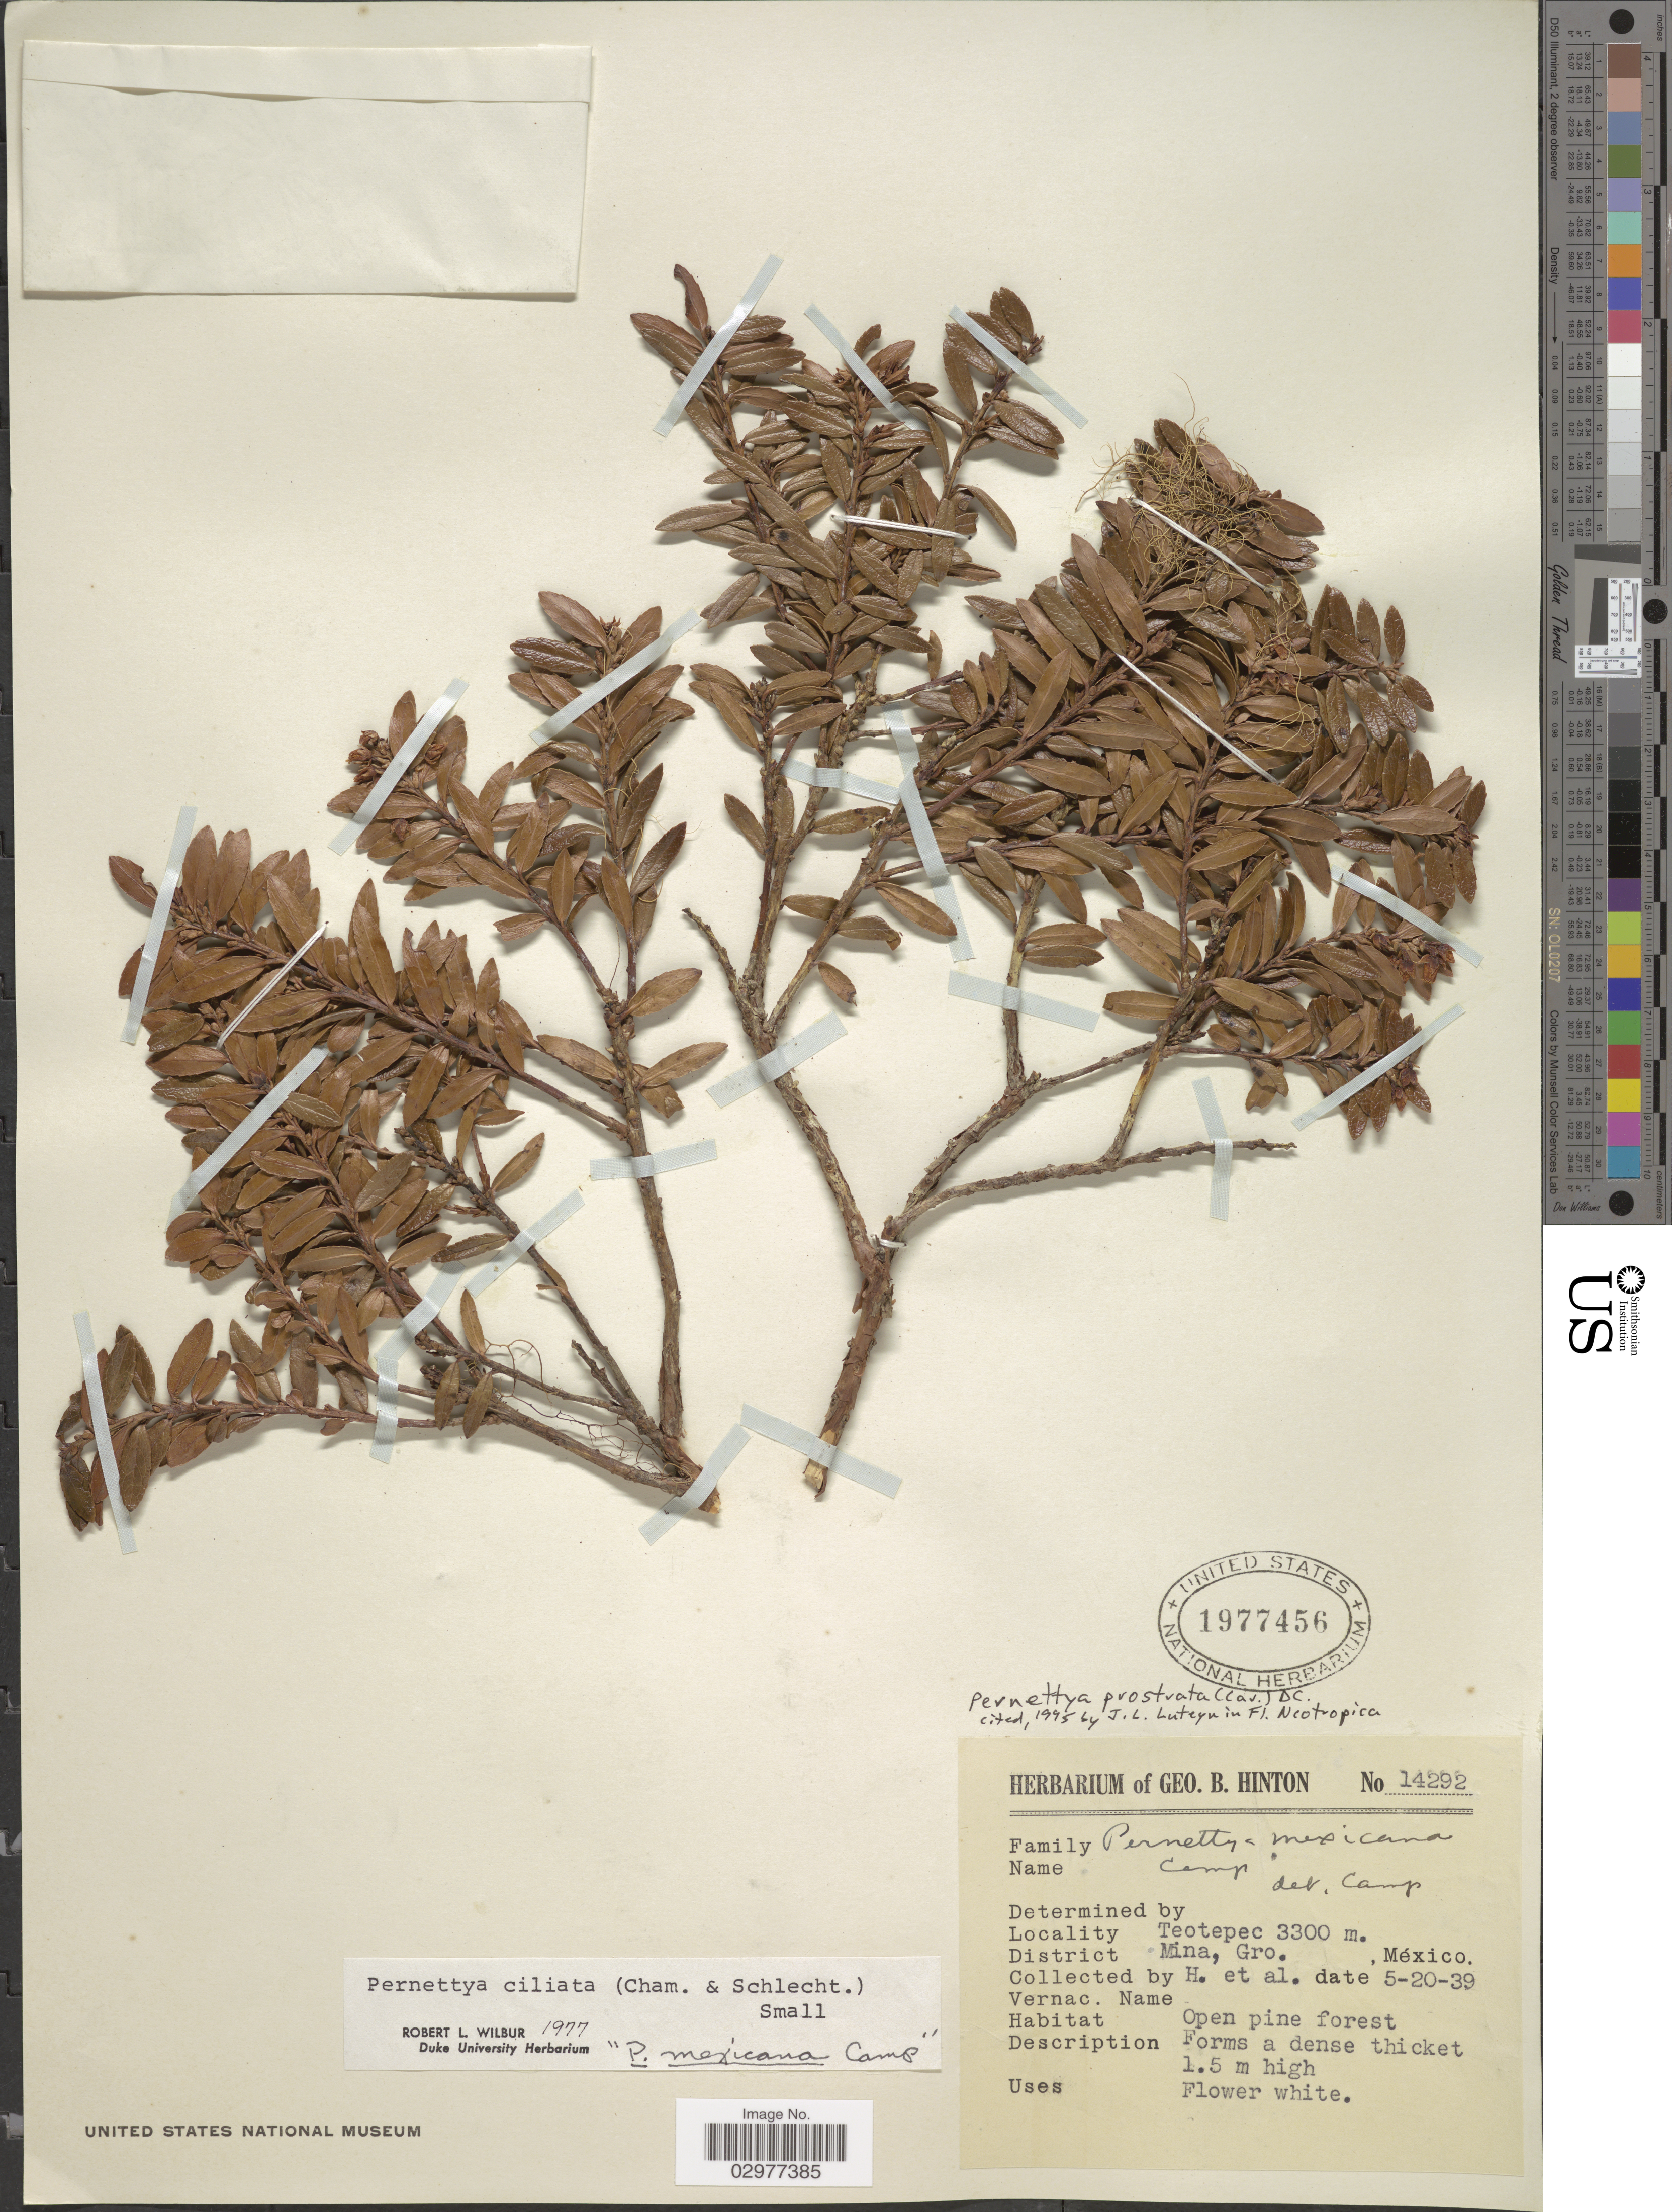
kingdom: Plantae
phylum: Tracheophyta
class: Magnoliopsida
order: Ericales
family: Ericaceae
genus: Pernettya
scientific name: Pernettya prostrata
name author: (Cav.) DC.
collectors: G. B. Hinton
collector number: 14292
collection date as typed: Transcribed d/m/y: 20/5/39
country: Mexico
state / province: Guerrero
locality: Teotepec. District Mina.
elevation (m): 3300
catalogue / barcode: US 1977456